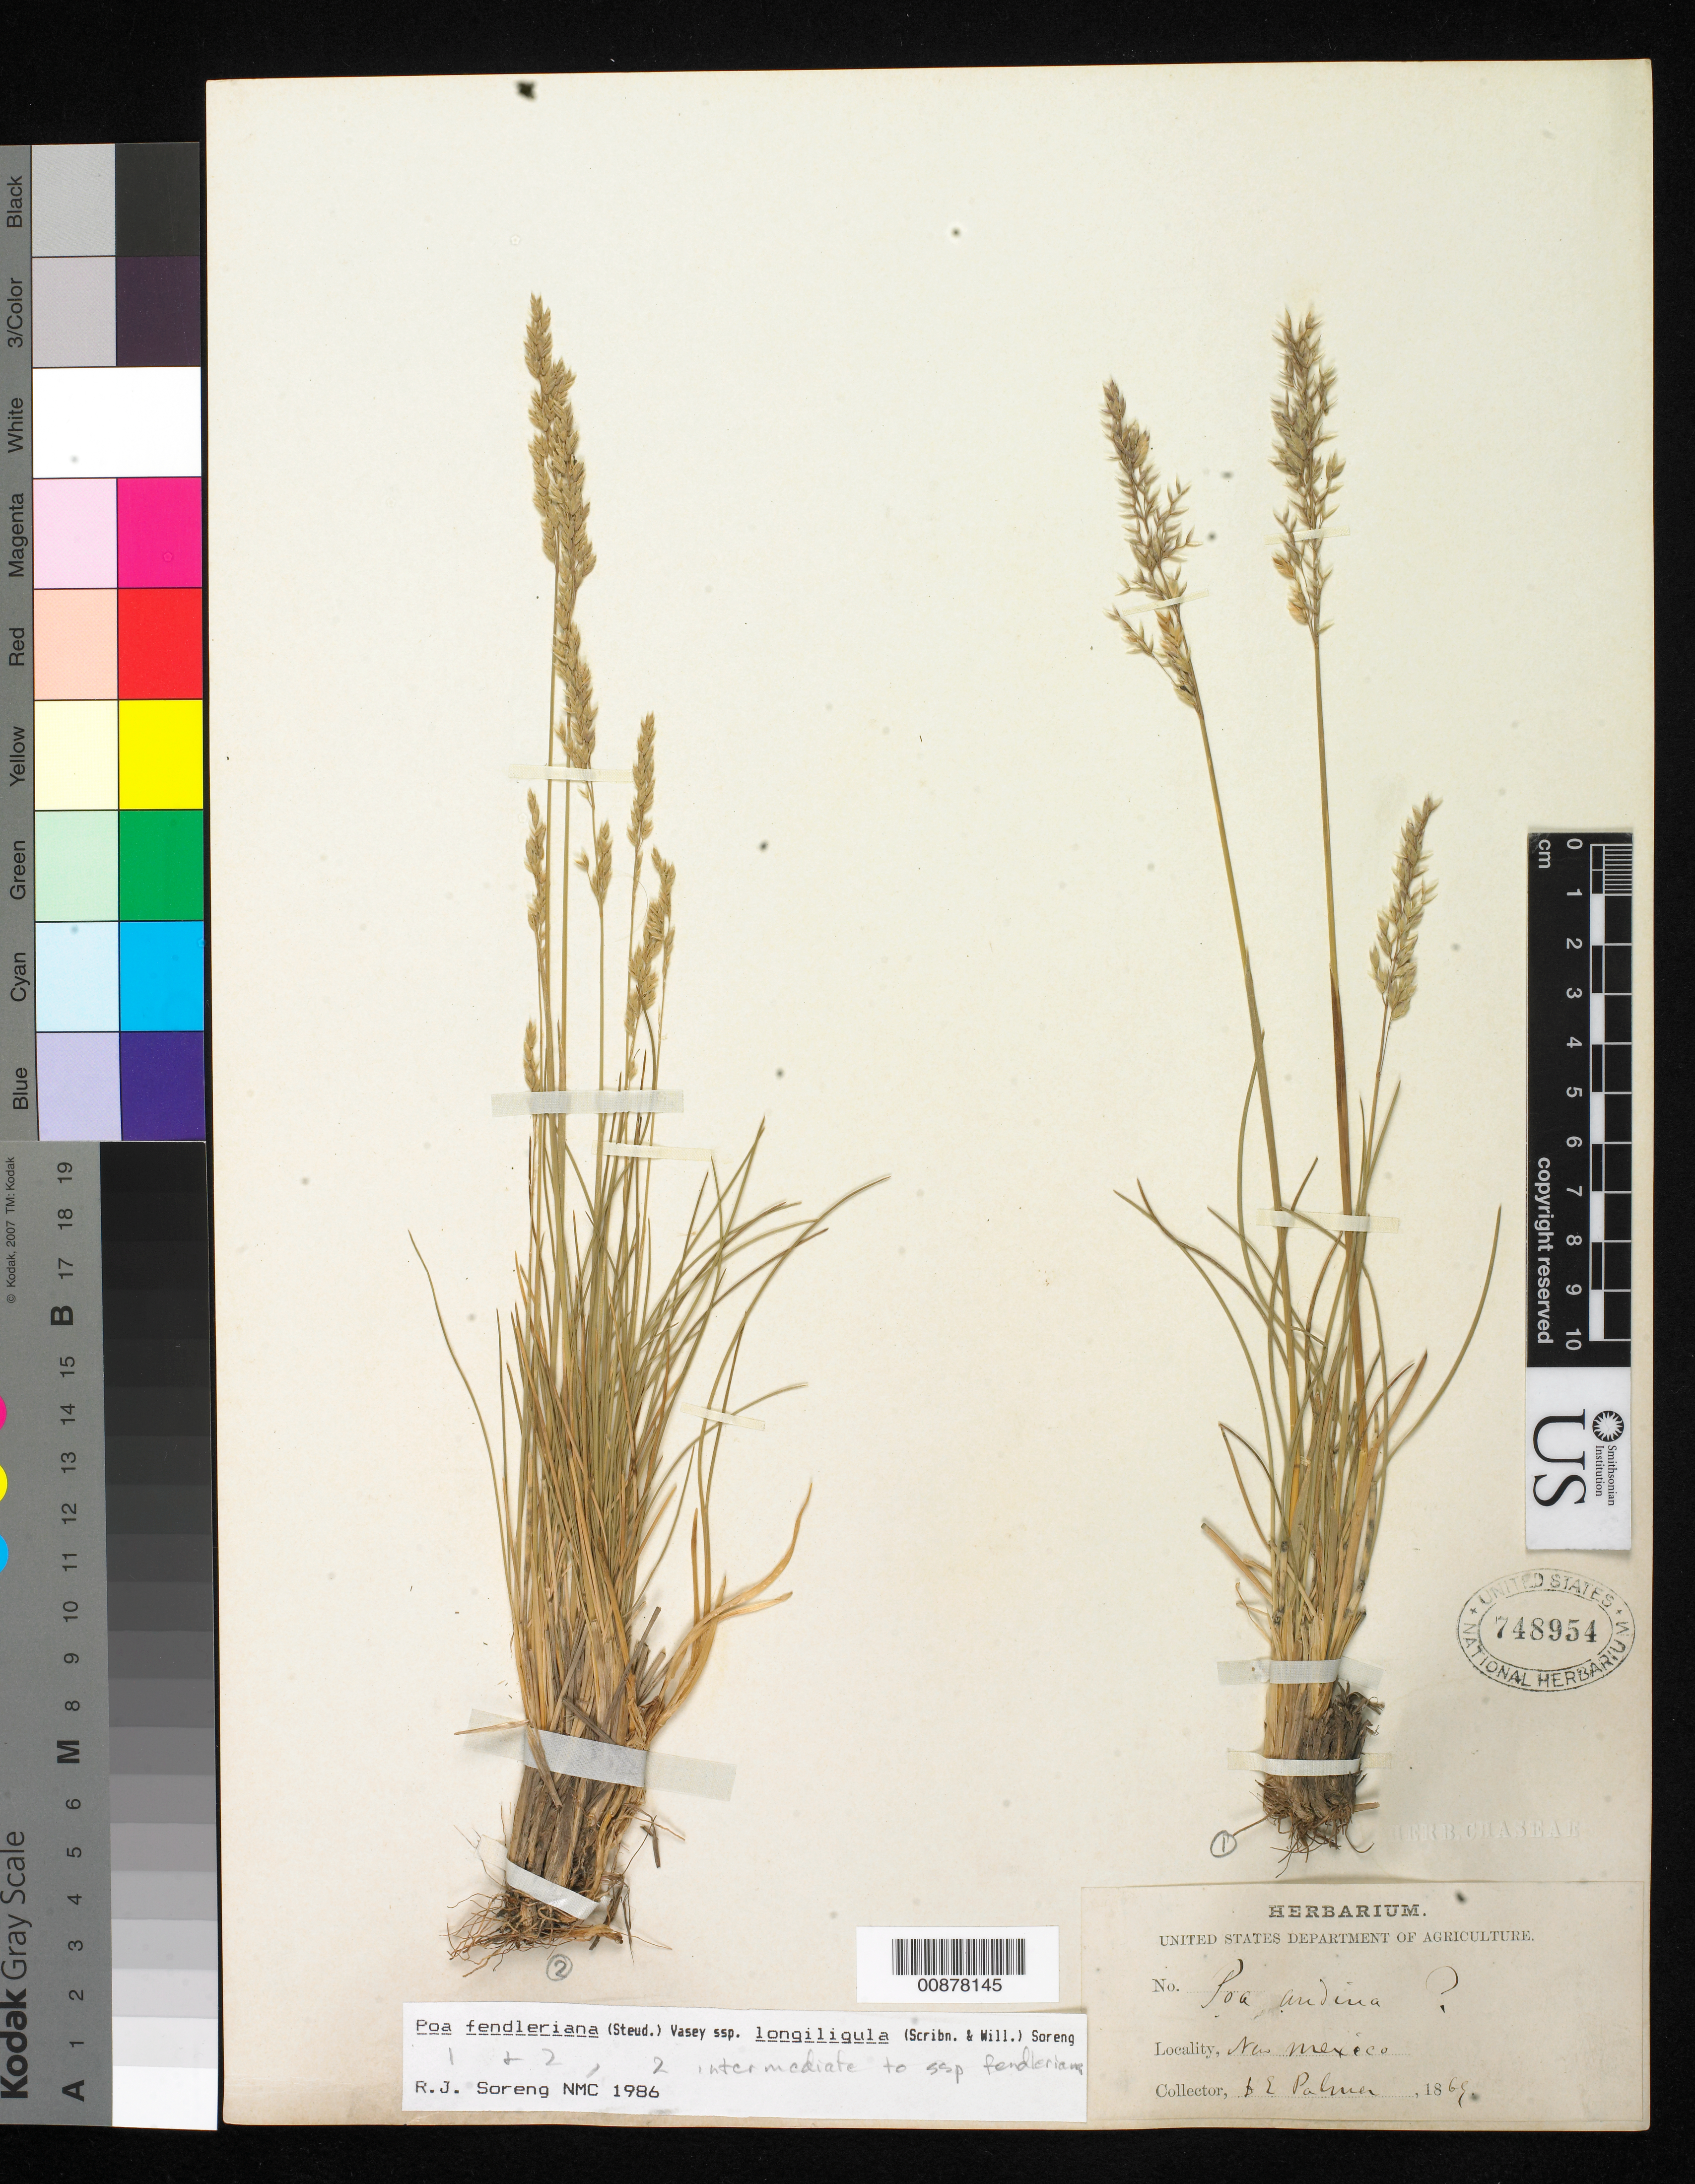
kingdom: Plantae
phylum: Tracheophyta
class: Liliopsida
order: Poales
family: Poaceae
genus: Poa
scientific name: Poa fendleriana subsp. longiligula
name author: (Scribn. & T.A. Williams) Soreng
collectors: E. Palmer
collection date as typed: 1869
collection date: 1869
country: United States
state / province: New Mexico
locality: New Mexico.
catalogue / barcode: US 748954